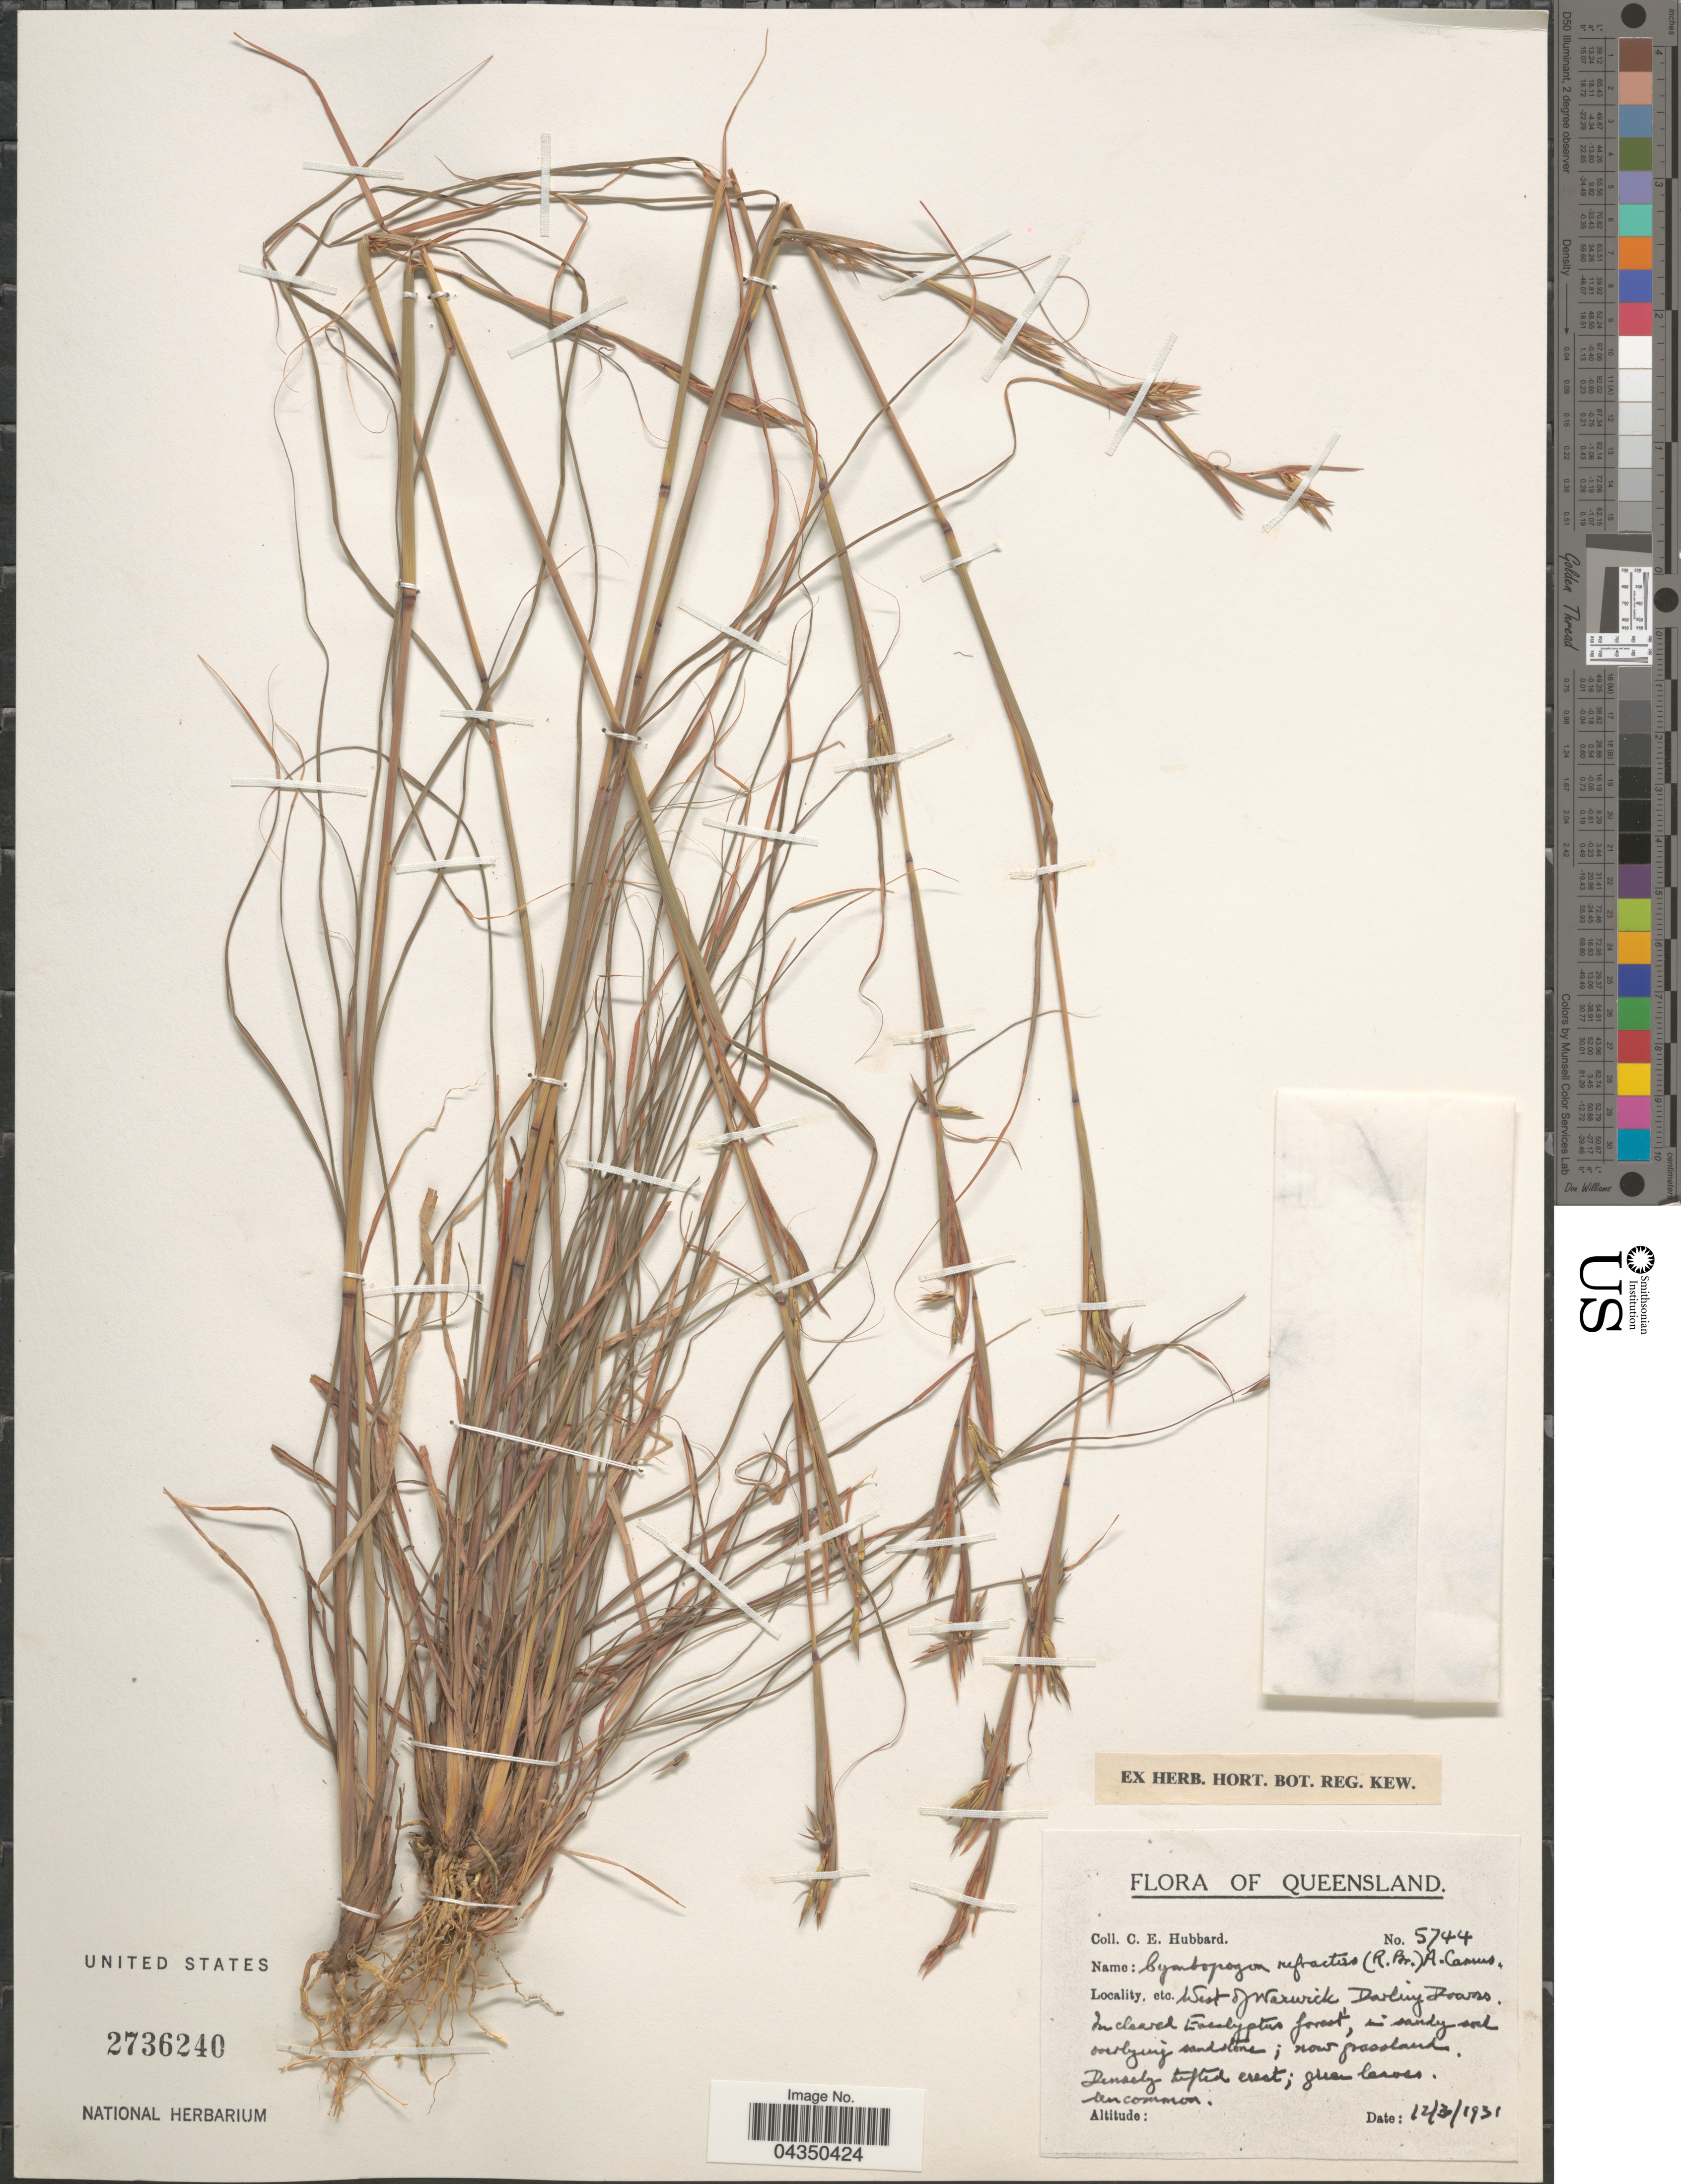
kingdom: Plantae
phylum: Tracheophyta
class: Liliopsida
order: Poales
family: Poaceae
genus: Cymbopogon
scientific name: Cymbopogon refractus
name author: (R. Br.) A. Camus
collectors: C. E. Hubbard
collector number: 5744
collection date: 1931-03-12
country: Australia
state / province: Queensland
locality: West of Warwick, Darling Downs.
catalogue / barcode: US 2736240